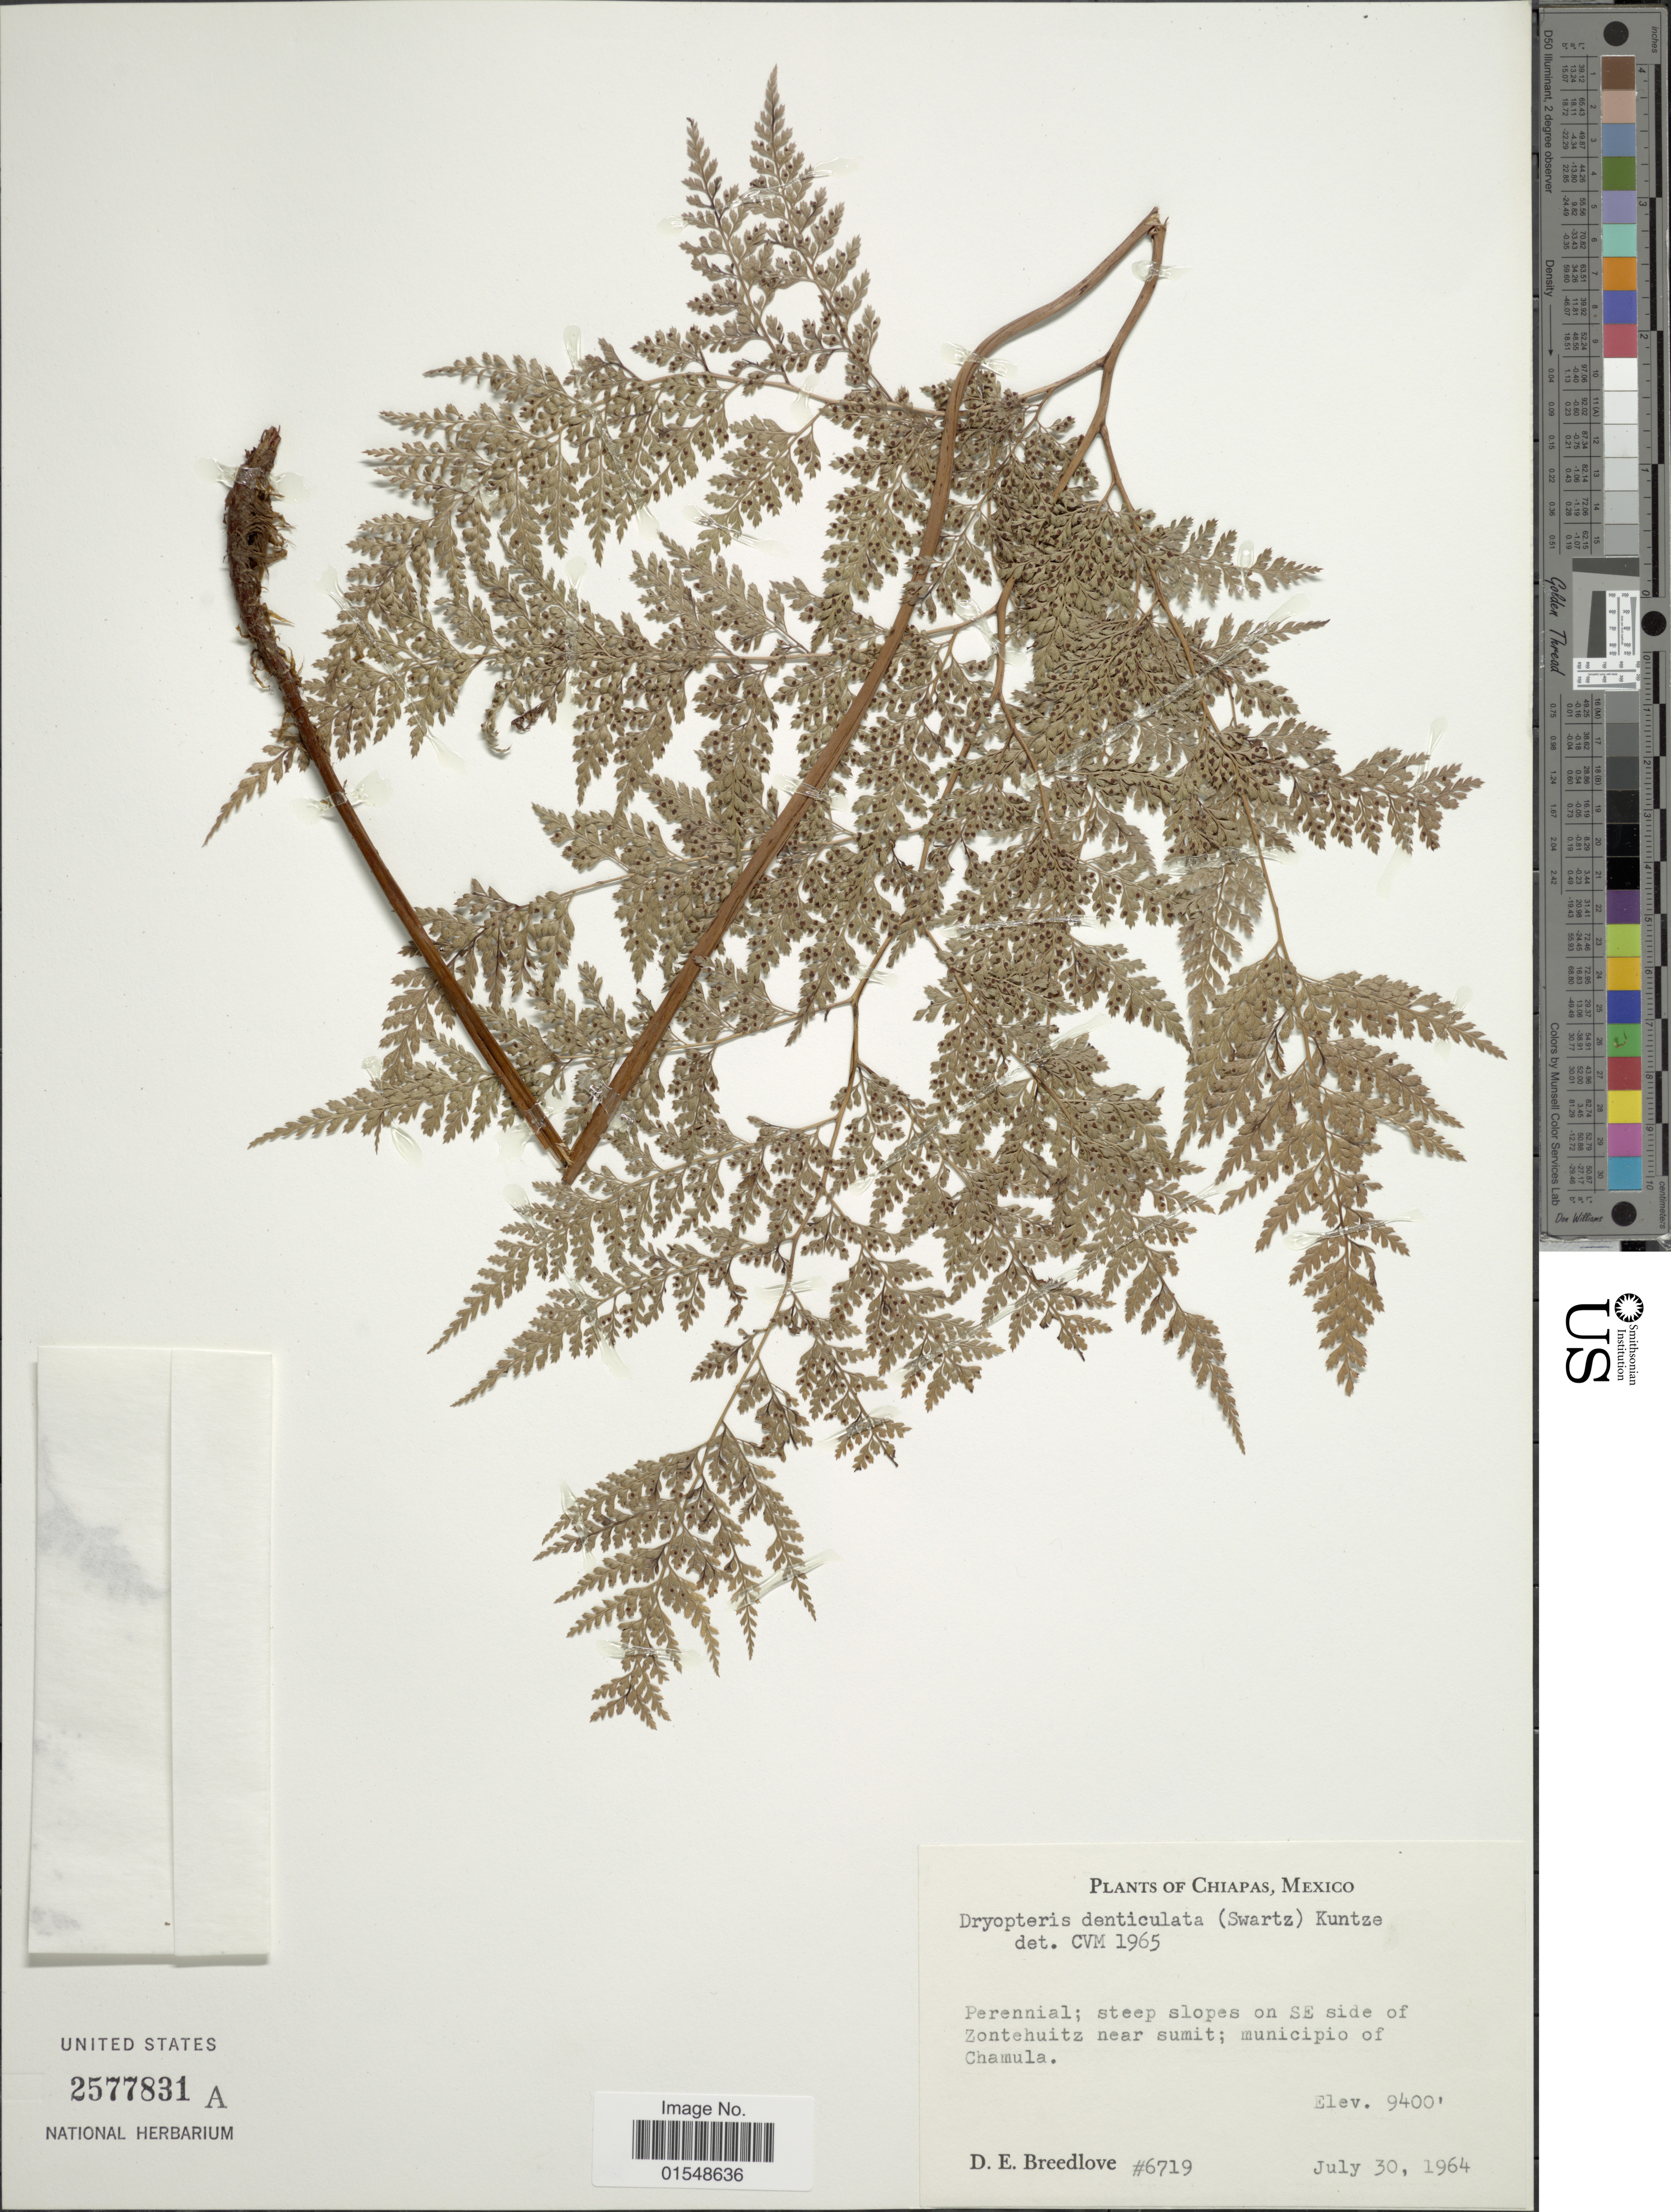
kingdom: Plantae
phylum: Tracheophyta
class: Polypodiopsida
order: Polypodiales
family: Dryopteridaceae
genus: Arachniodes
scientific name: Arachniodes denticulata var. barbensis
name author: (C. Chr.) Lellinger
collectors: D. E. Breedlove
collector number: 6719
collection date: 1964-07-30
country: Mexico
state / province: Chiapas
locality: Perennial; steep slopes on SE side of Zontehuitz near summit; municipio of Chamula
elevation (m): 2865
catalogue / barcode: US 2577831A